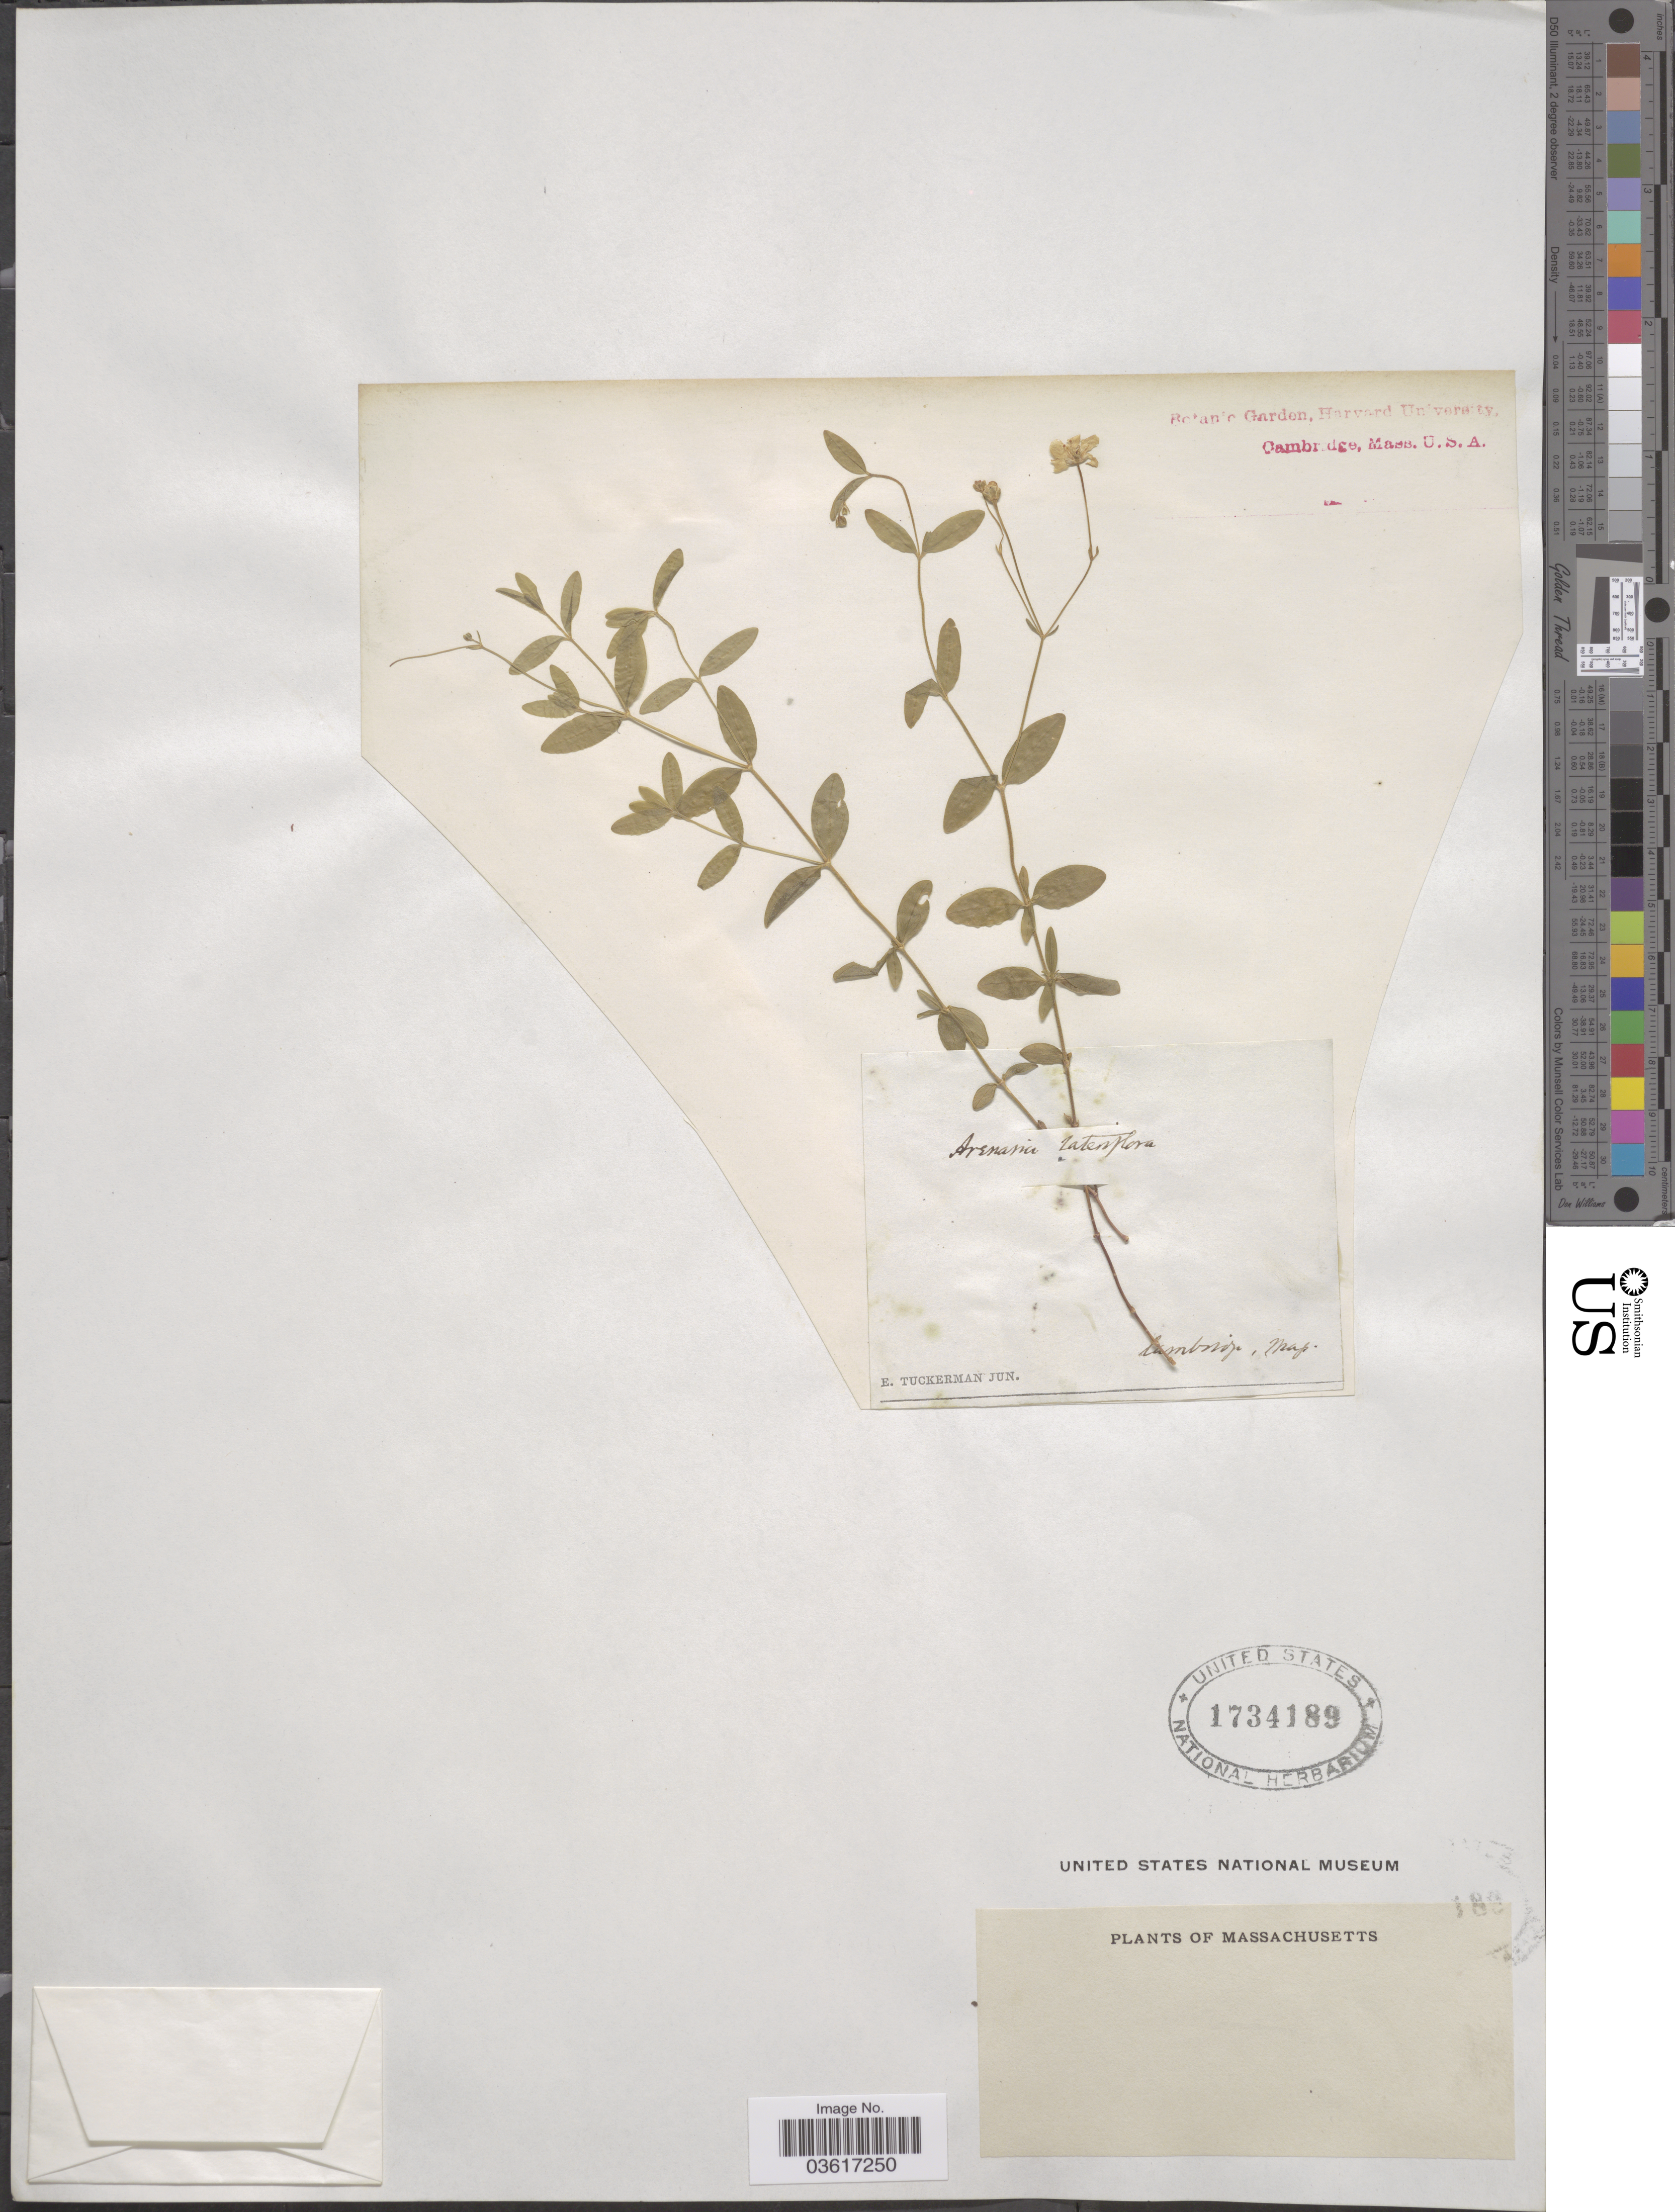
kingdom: Plantae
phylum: Tracheophyta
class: Magnoliopsida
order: Caryophyllales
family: Caryophyllaceae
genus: Moehringia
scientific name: Moehringia lateriflora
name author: (L.) Fenzl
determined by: Strong, Mark T., (BOT), Smithsonian Institution - National Museum of Natural History (UNITED STATES)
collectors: E. Tuckerman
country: United States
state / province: Massachusetts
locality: Cambridge.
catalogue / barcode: US 1734189